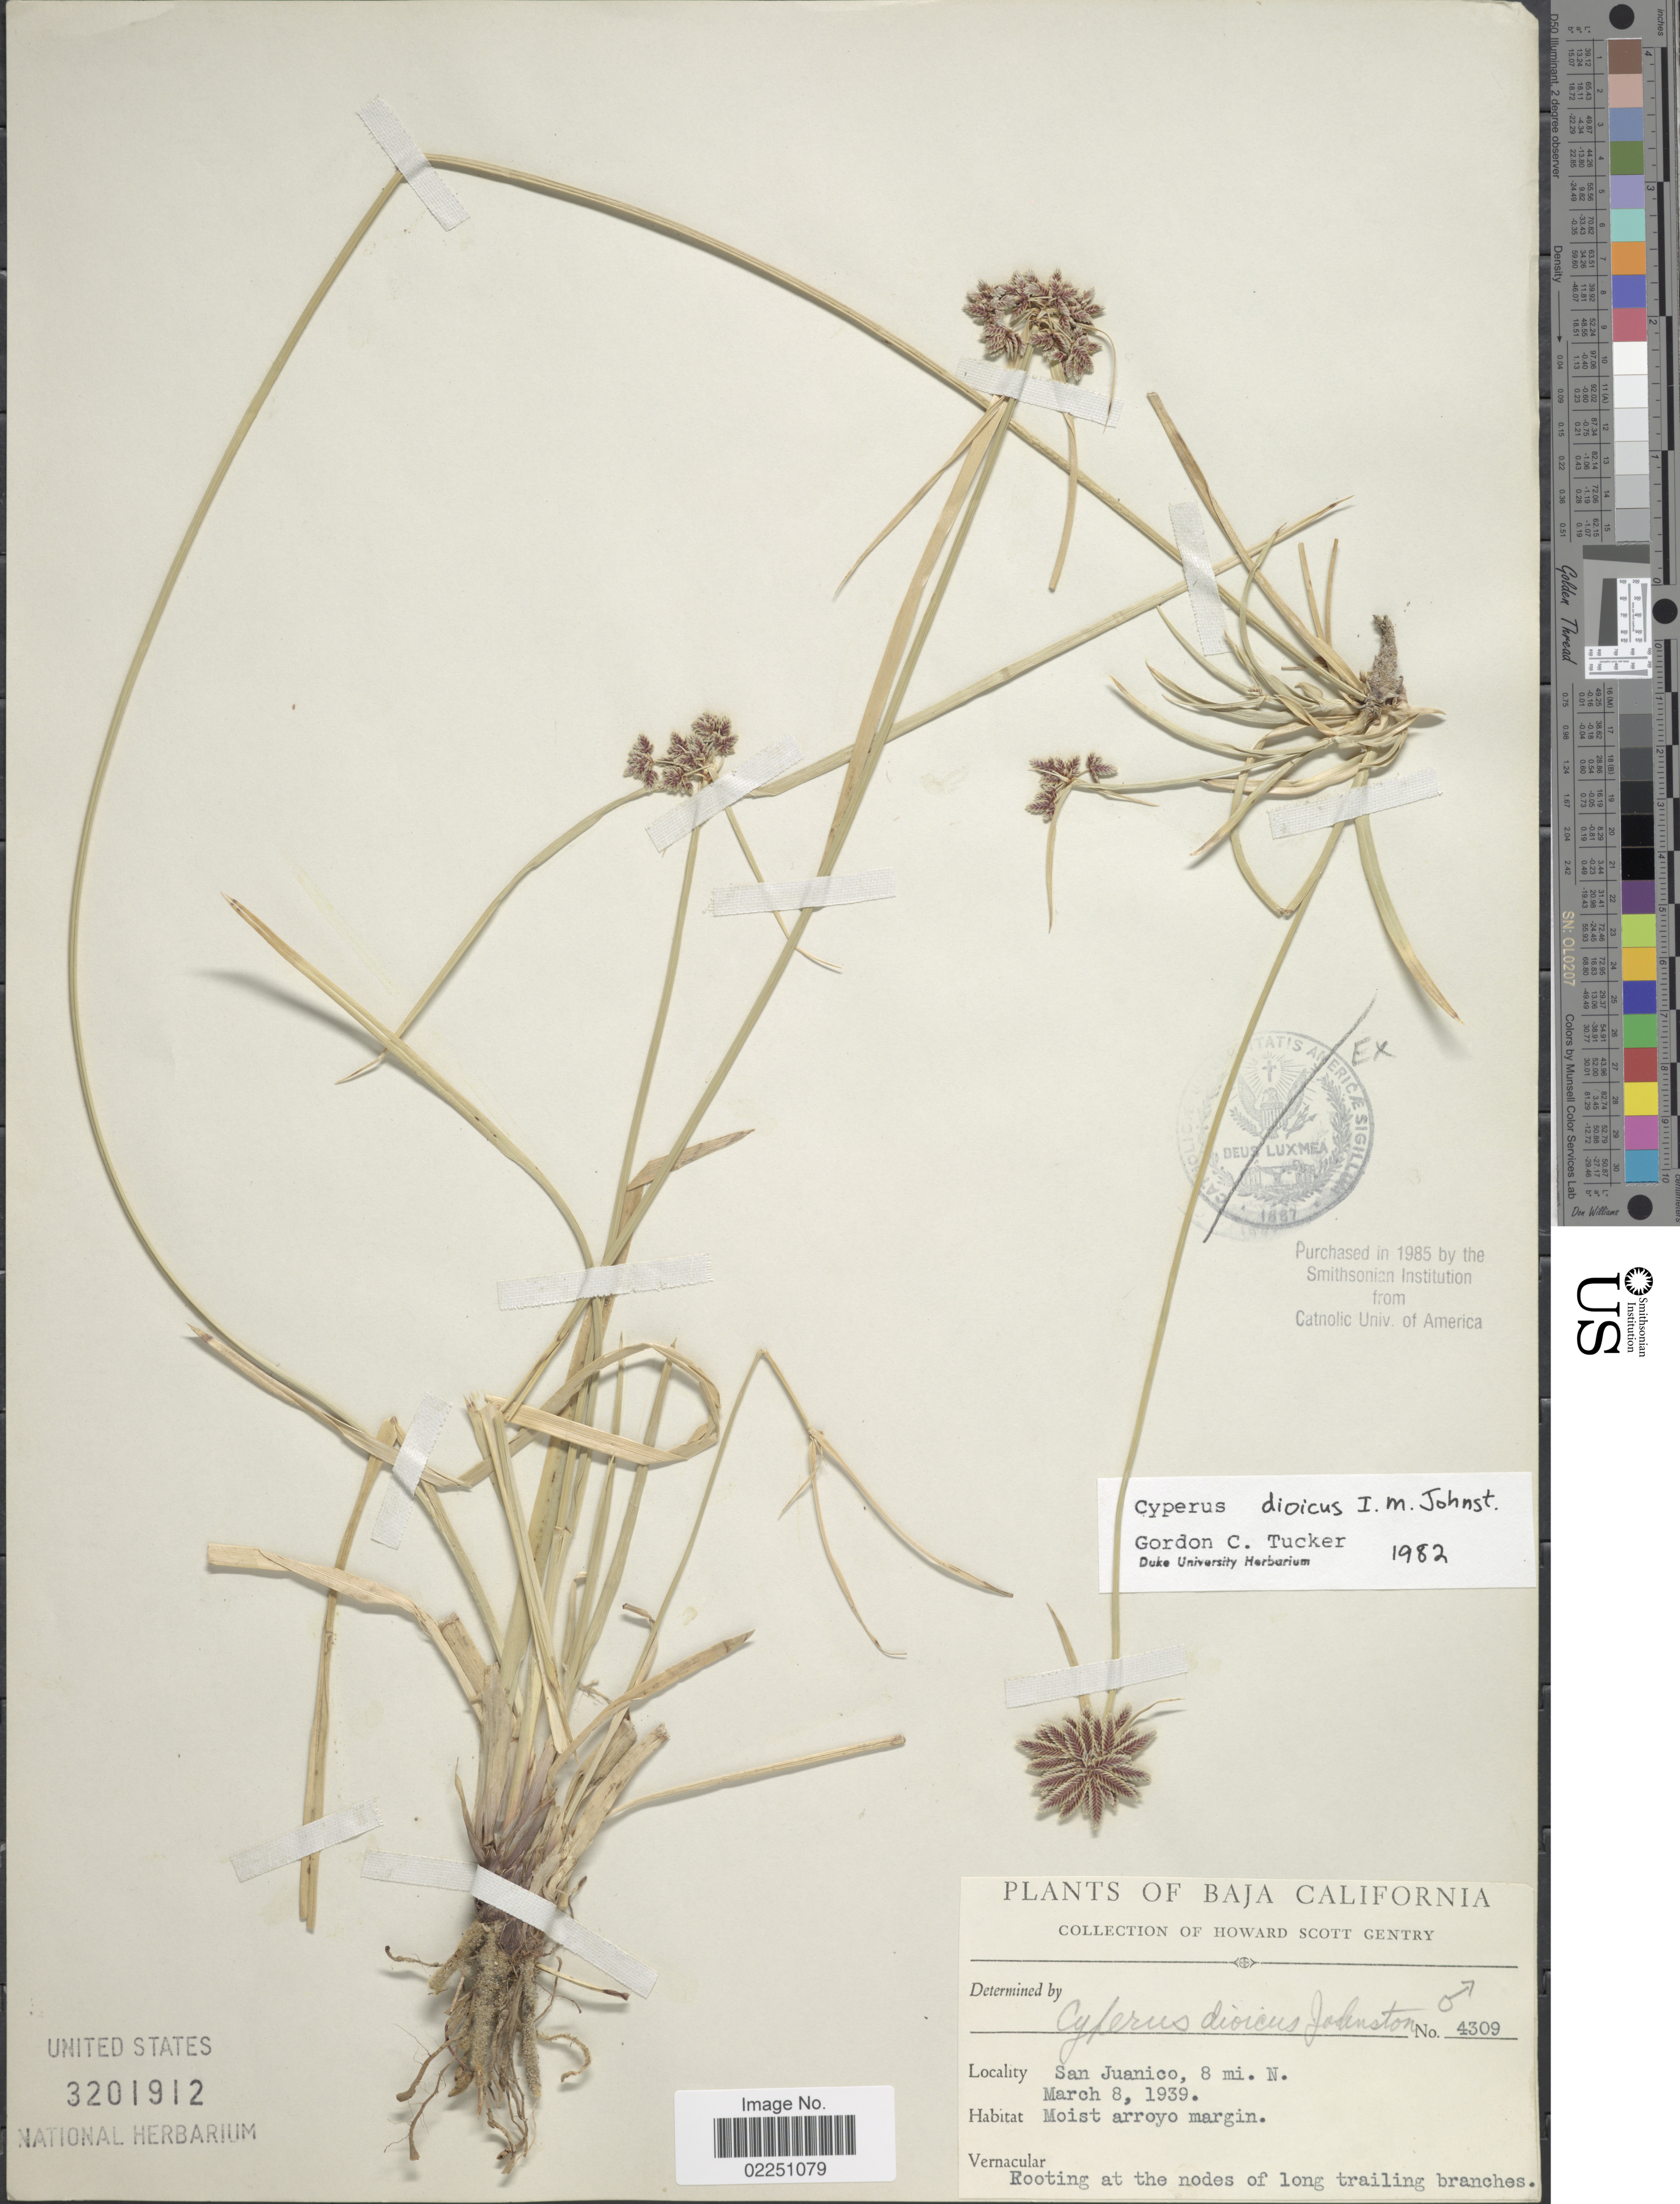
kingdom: Plantae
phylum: Tracheophyta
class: Liliopsida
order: Poales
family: Cyperaceae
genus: Cyperus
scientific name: Cyperus dioicus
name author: I.M. Johnst.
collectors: H. S. Gentry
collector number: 4309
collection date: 1939-03-08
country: Mexico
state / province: Baja California Sur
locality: San Juanico, 8 mi. N.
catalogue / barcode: US 3201912